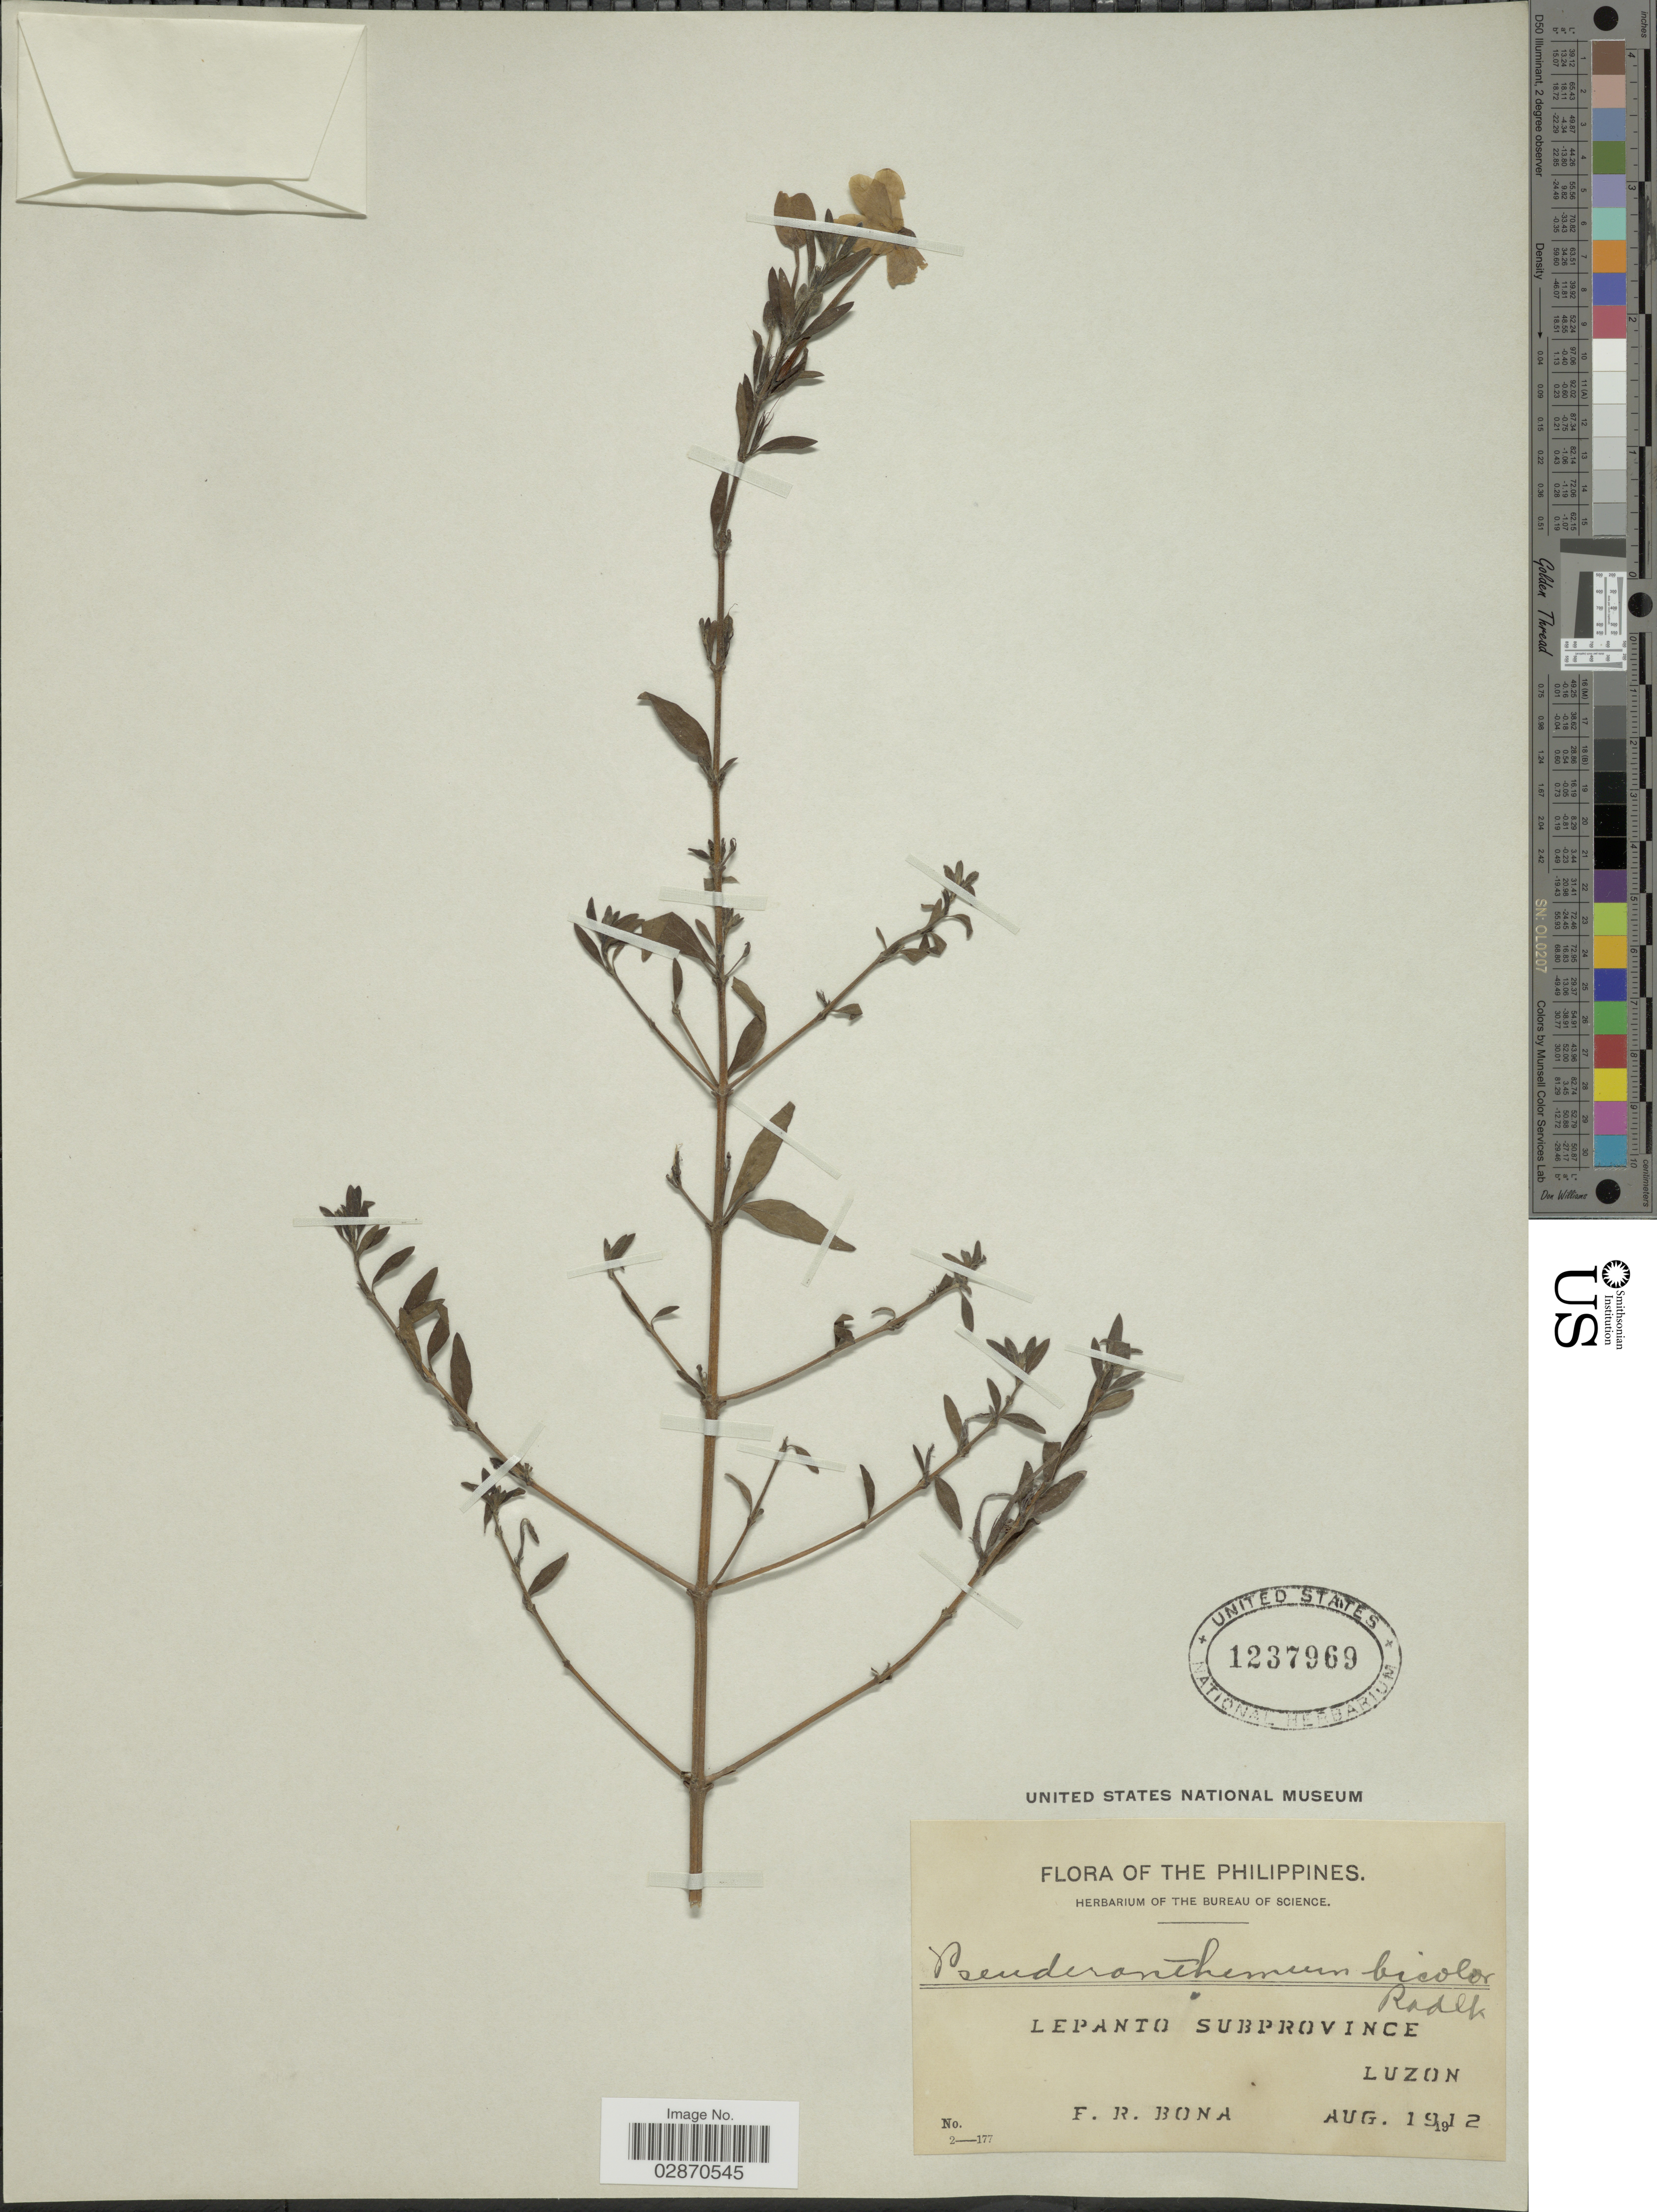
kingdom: Plantae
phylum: Tracheophyta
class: Magnoliopsida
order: Lamiales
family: Acanthaceae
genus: Pseuderanthemum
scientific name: Pseuderanthemum pulchellum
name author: (Andrews) Merr.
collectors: F. Bona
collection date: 1912-08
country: Philippines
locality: Lepanto Subprovince, Luzon.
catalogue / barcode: US 1237969